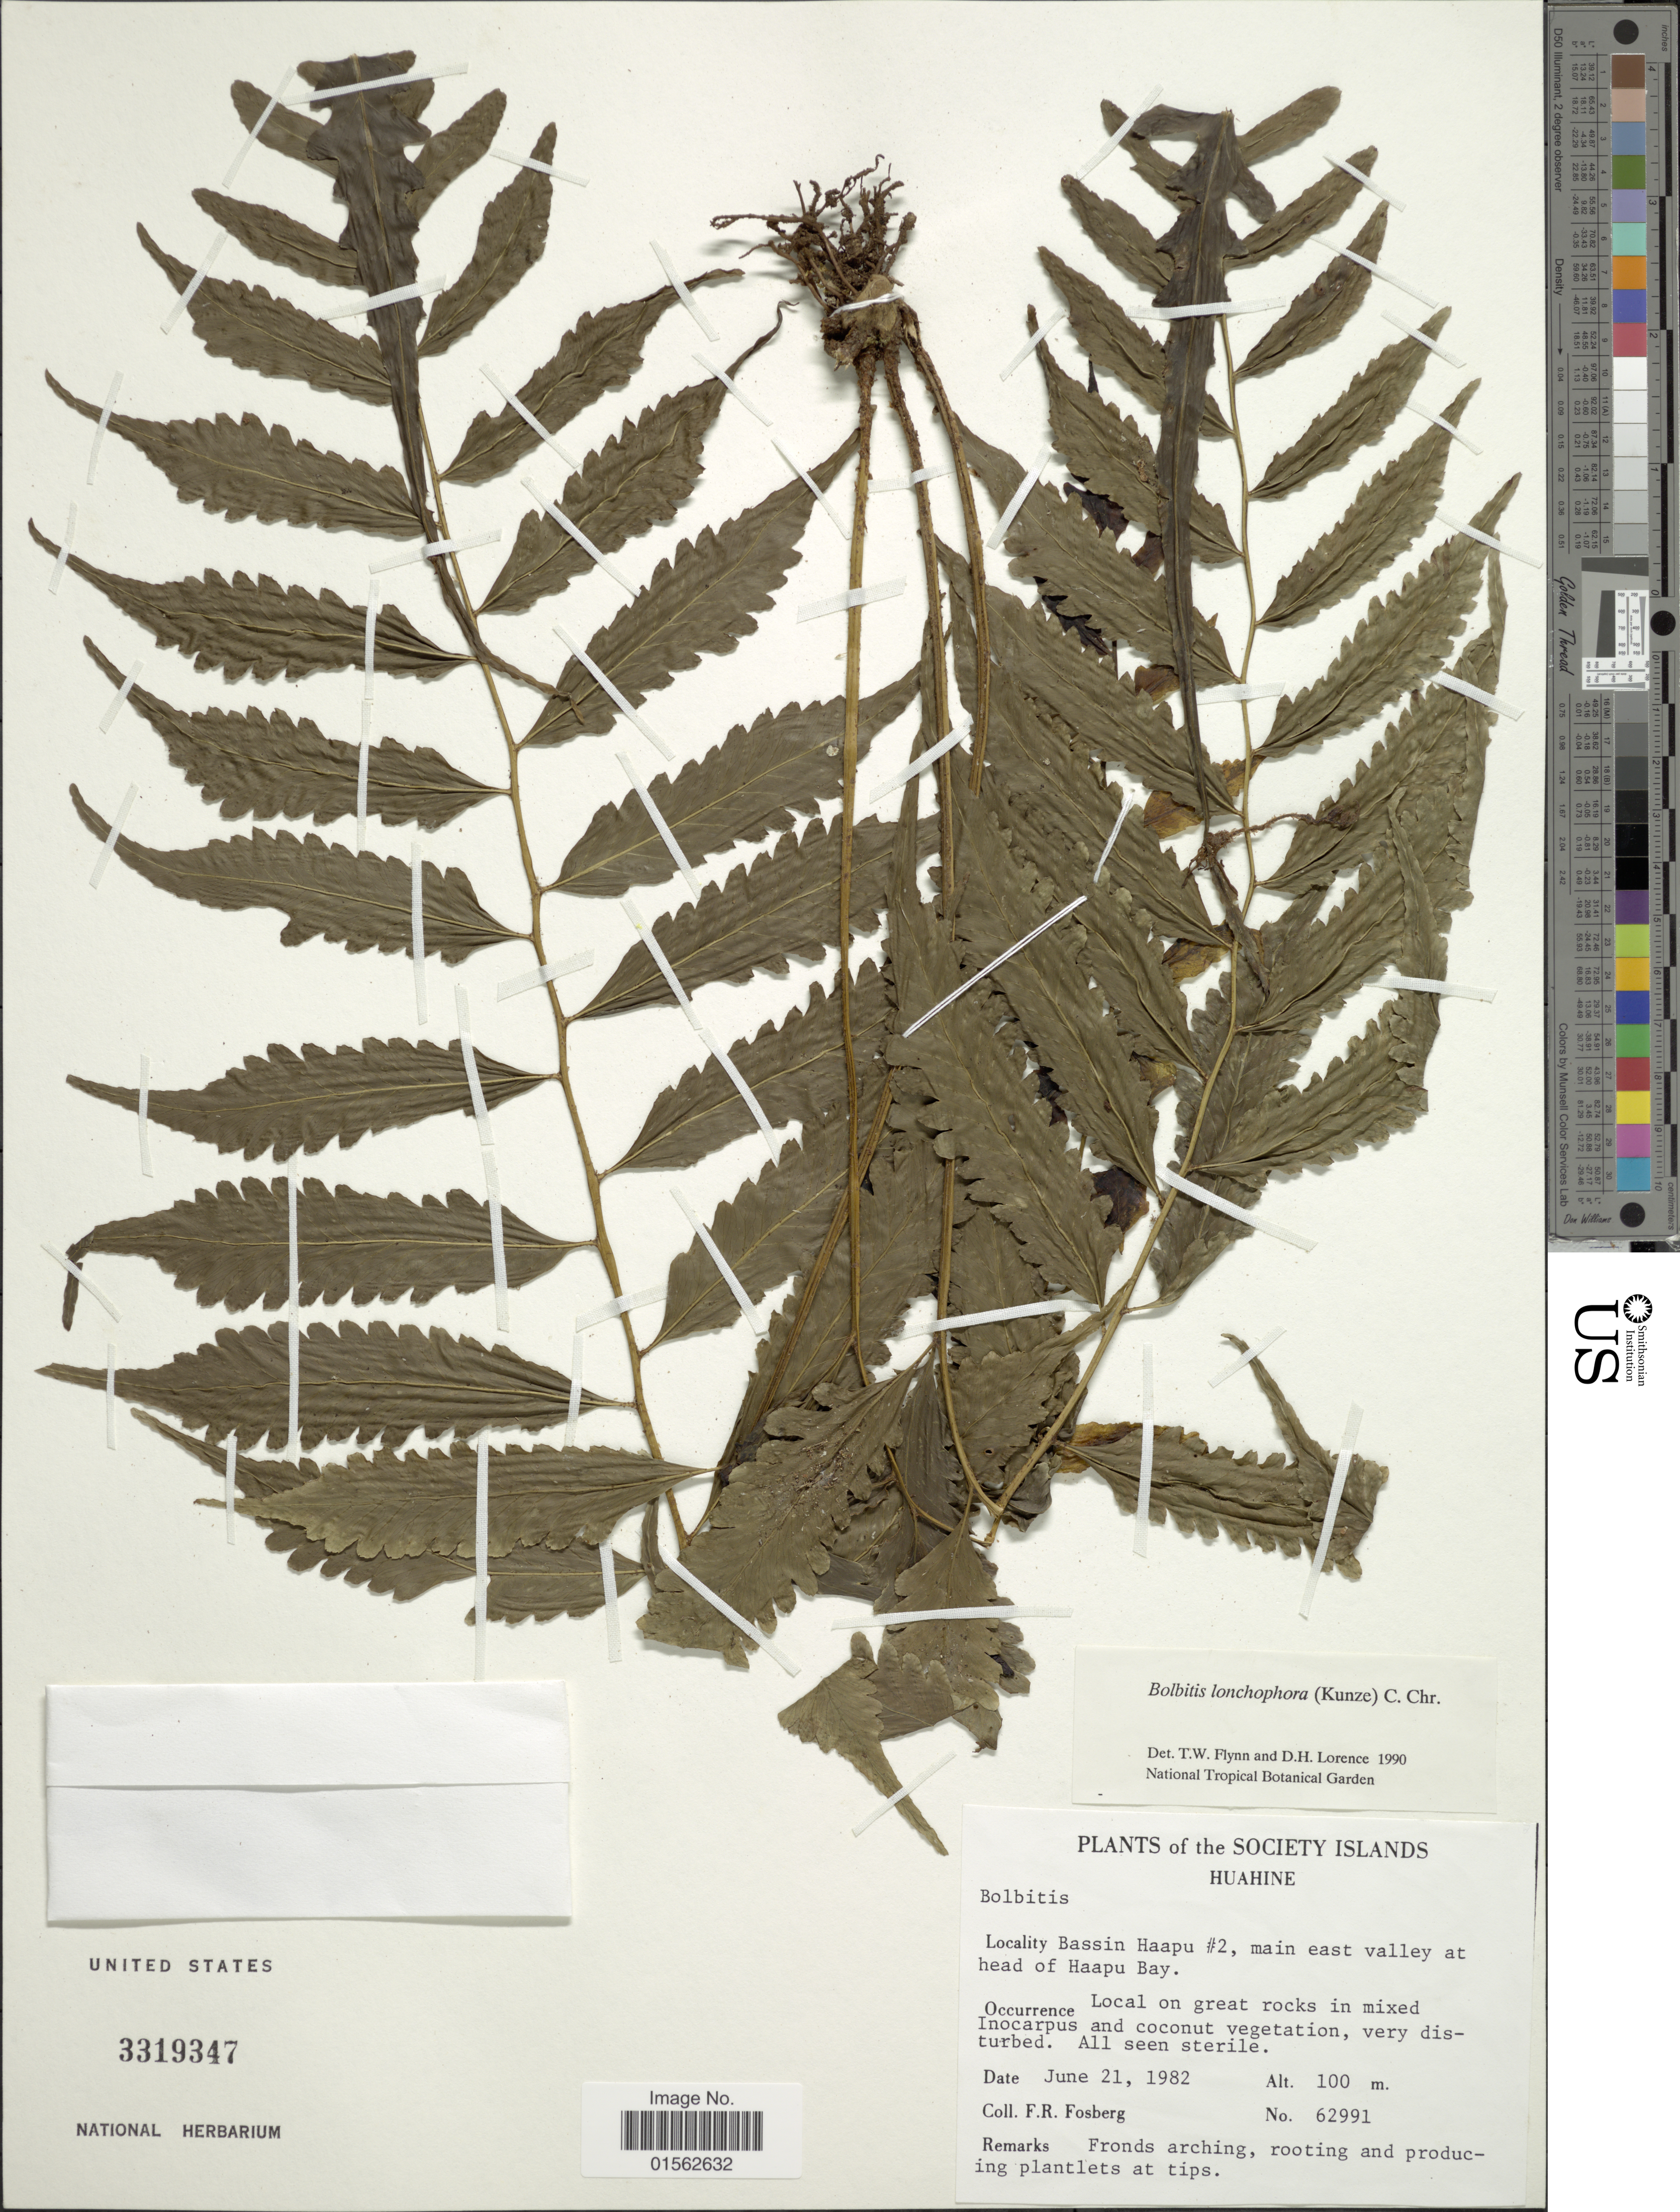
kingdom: Plantae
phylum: Tracheophyta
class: Polypodiopsida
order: Polypodiales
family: Dryopteridaceae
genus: Bolbitis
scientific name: Bolbitis lonchophora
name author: (Fée) C. Chr.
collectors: F. R. Fosberg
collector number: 62991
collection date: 1982-06-21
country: French Polynesia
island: Huahine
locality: Society Islands, Huahine, Bassin Haapu #2, main east valley of head of Haapu bay, local on great rocks in mixed Inocarpus and coconut vegetation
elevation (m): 100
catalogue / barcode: US 3319347